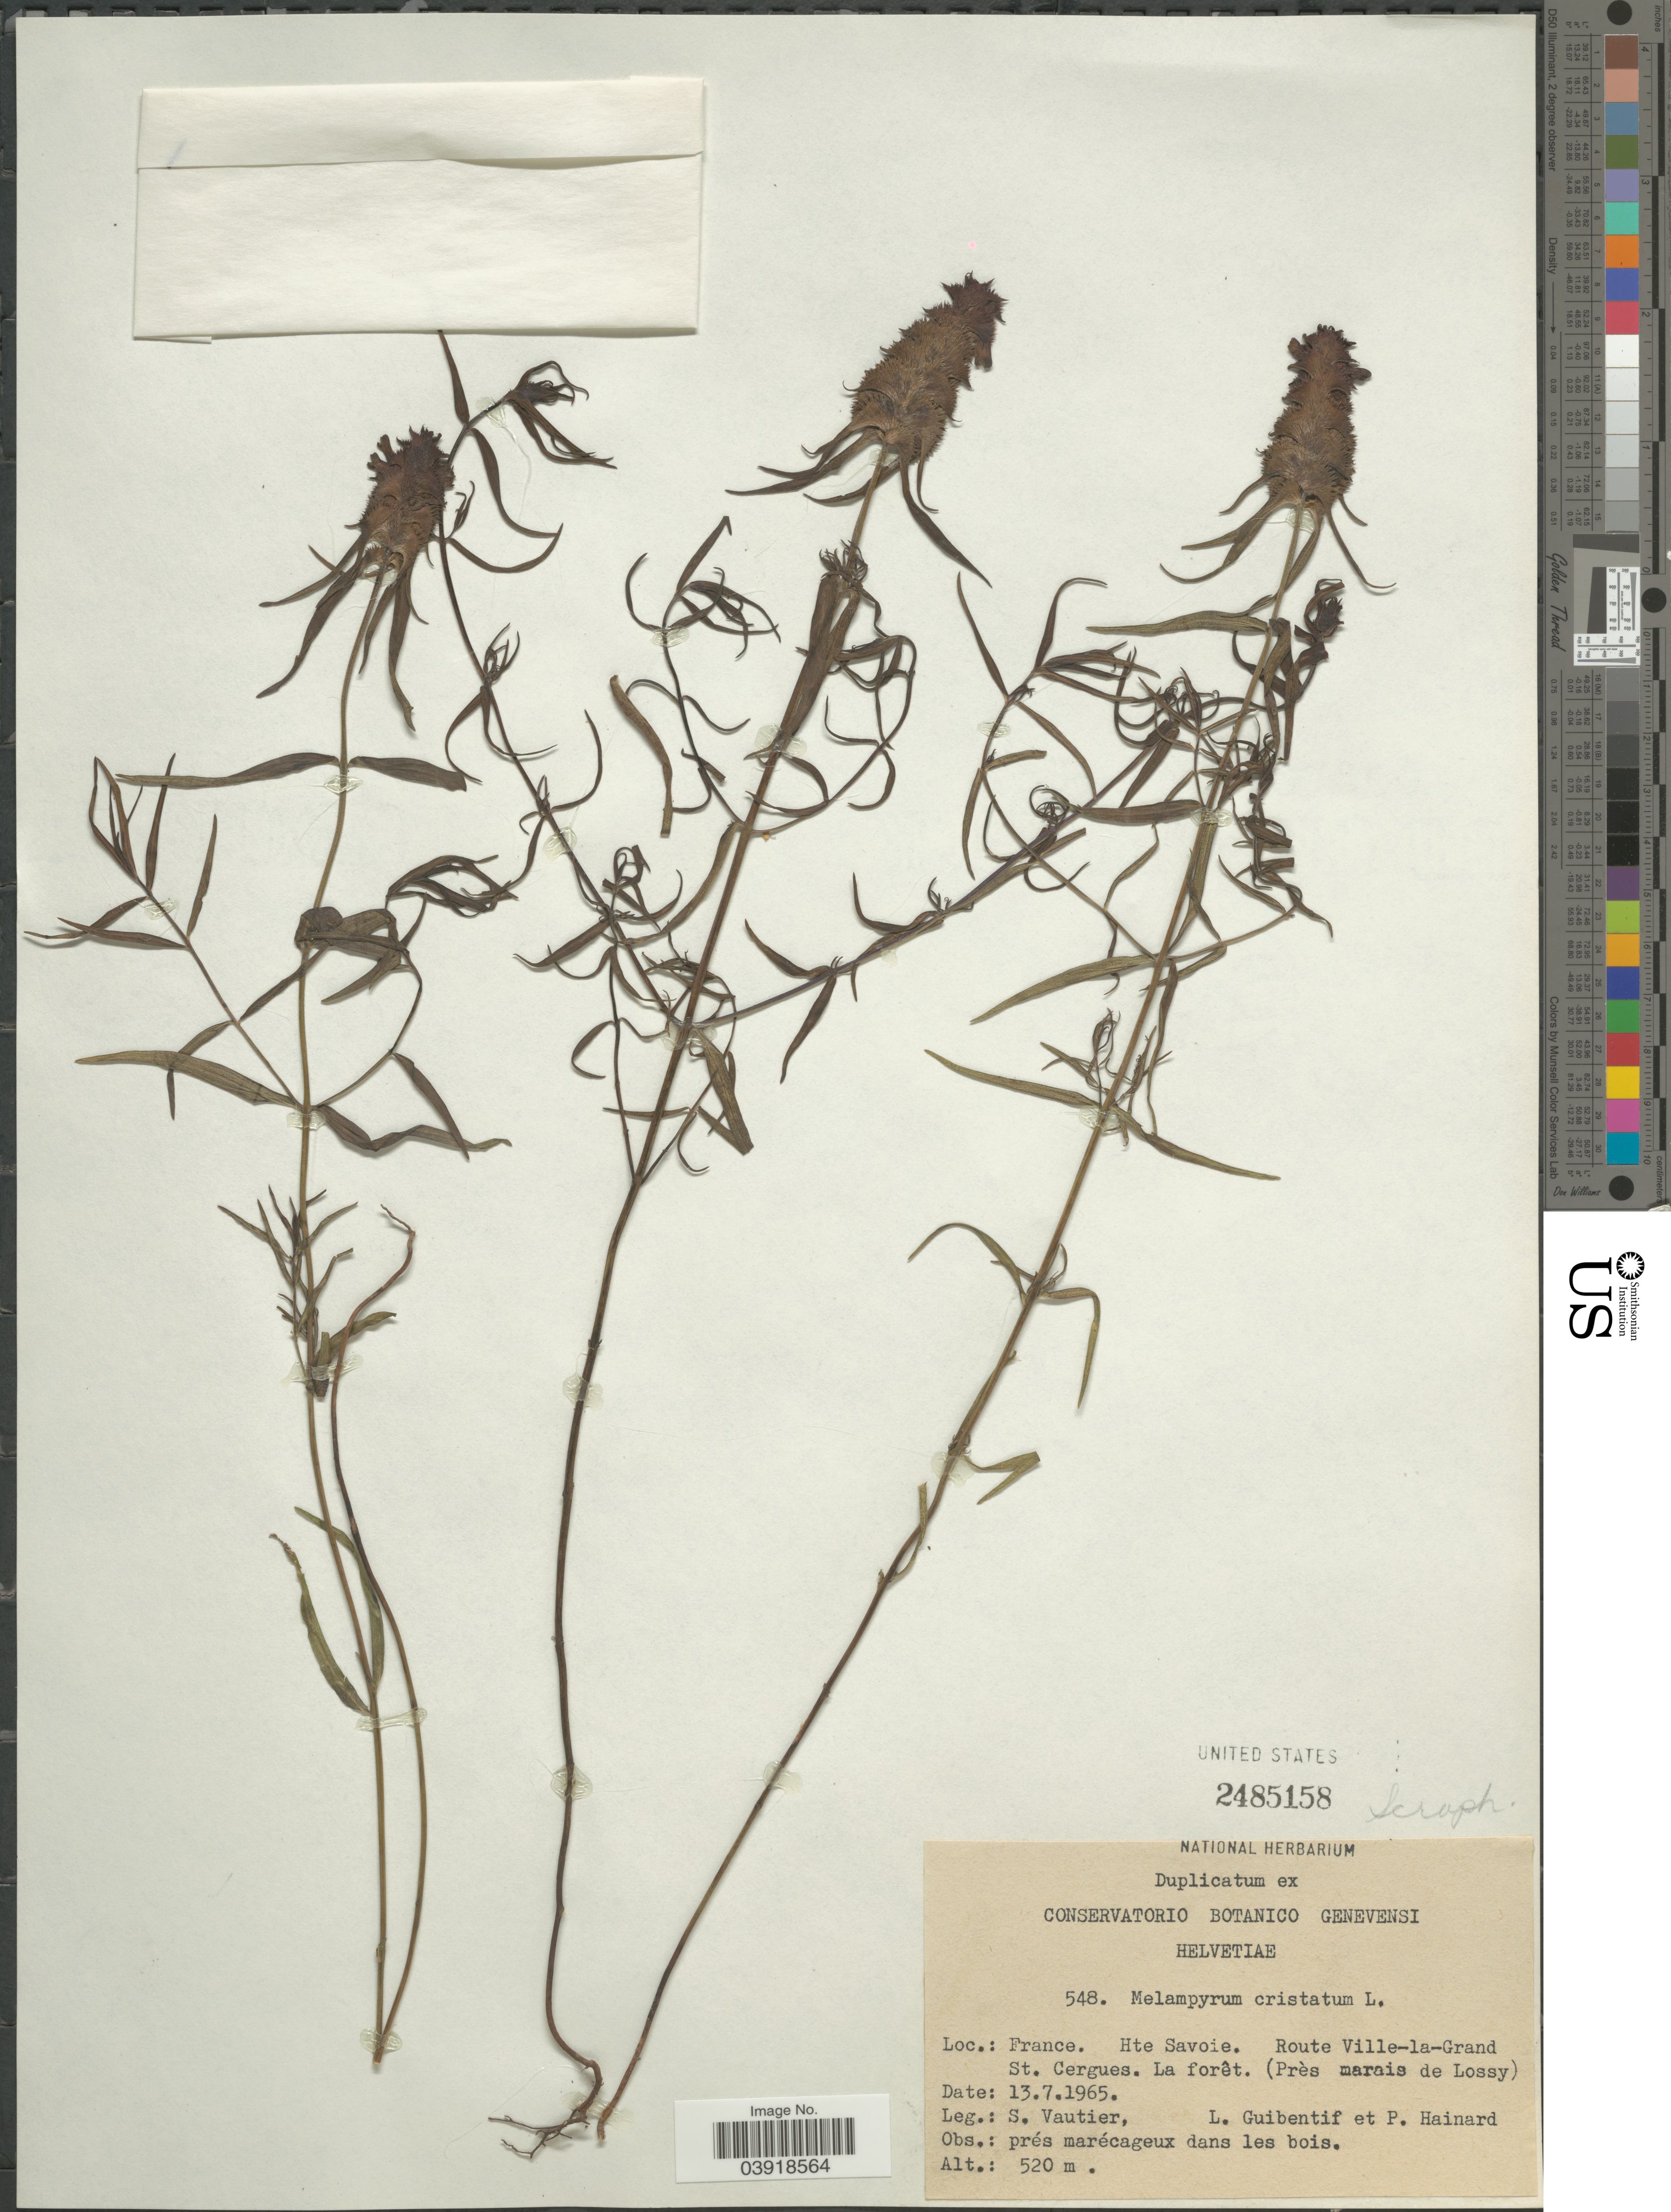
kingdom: Plantae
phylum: Tracheophyta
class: Magnoliopsida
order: Lamiales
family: Orobanchaceae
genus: Melampyrum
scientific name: Melampyrum cristatum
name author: Hablitz ex Steud.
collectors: S. Vautier, Guibentif, L. & P. Hainard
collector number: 548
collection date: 1965-07-13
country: France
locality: Hte Savoie. Route Ville-la-Grand. St. Cergues. La forêt. (Près marais de Lossy).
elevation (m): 520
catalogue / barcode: US 2485158